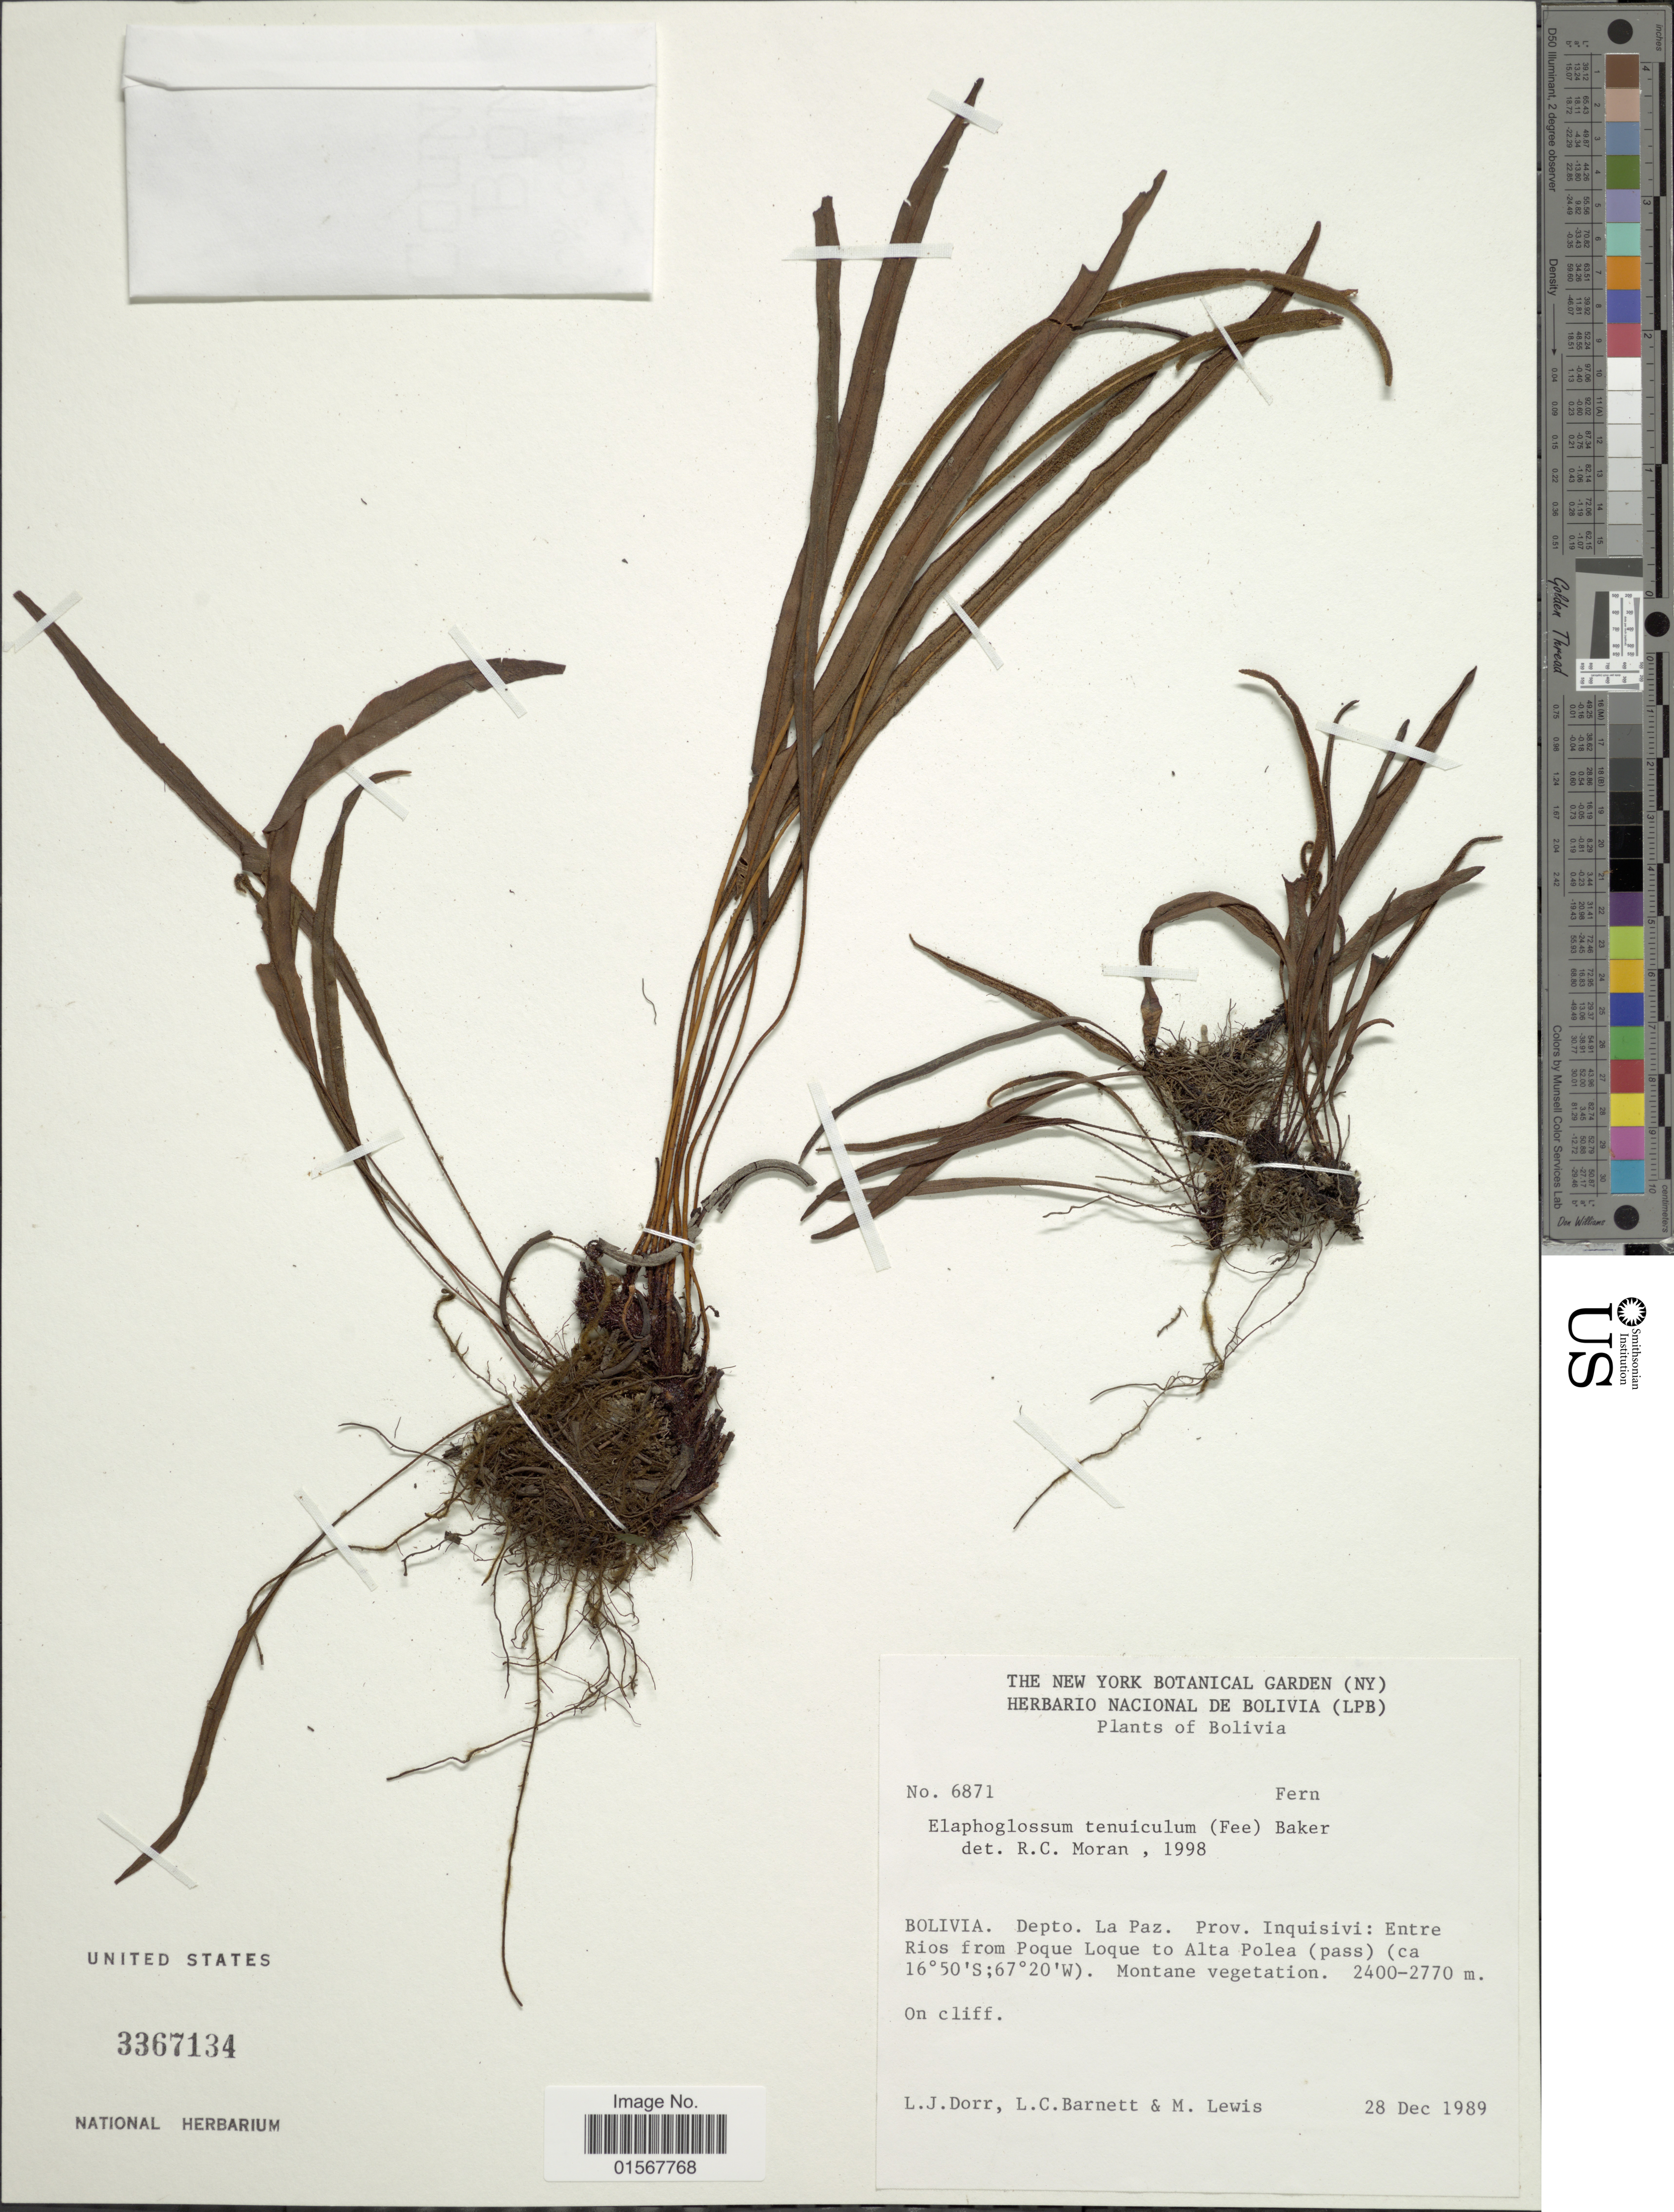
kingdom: Plantae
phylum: Tracheophyta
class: Polypodiopsida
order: Polypodiales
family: Dryopteridaceae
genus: Elaphoglossum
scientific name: Elaphoglossum tenuiculum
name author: (Fée) Baker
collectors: L. J. Dorr, L. C. Barnett & M. Lewis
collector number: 6871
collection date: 1989-12-28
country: Bolivia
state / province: La Paz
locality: Bolivia, Depto. La Paz, Prov. Inquisivi: Entre Rios from Poque Loque to Alta Polea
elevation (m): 2400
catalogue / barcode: US 3367134